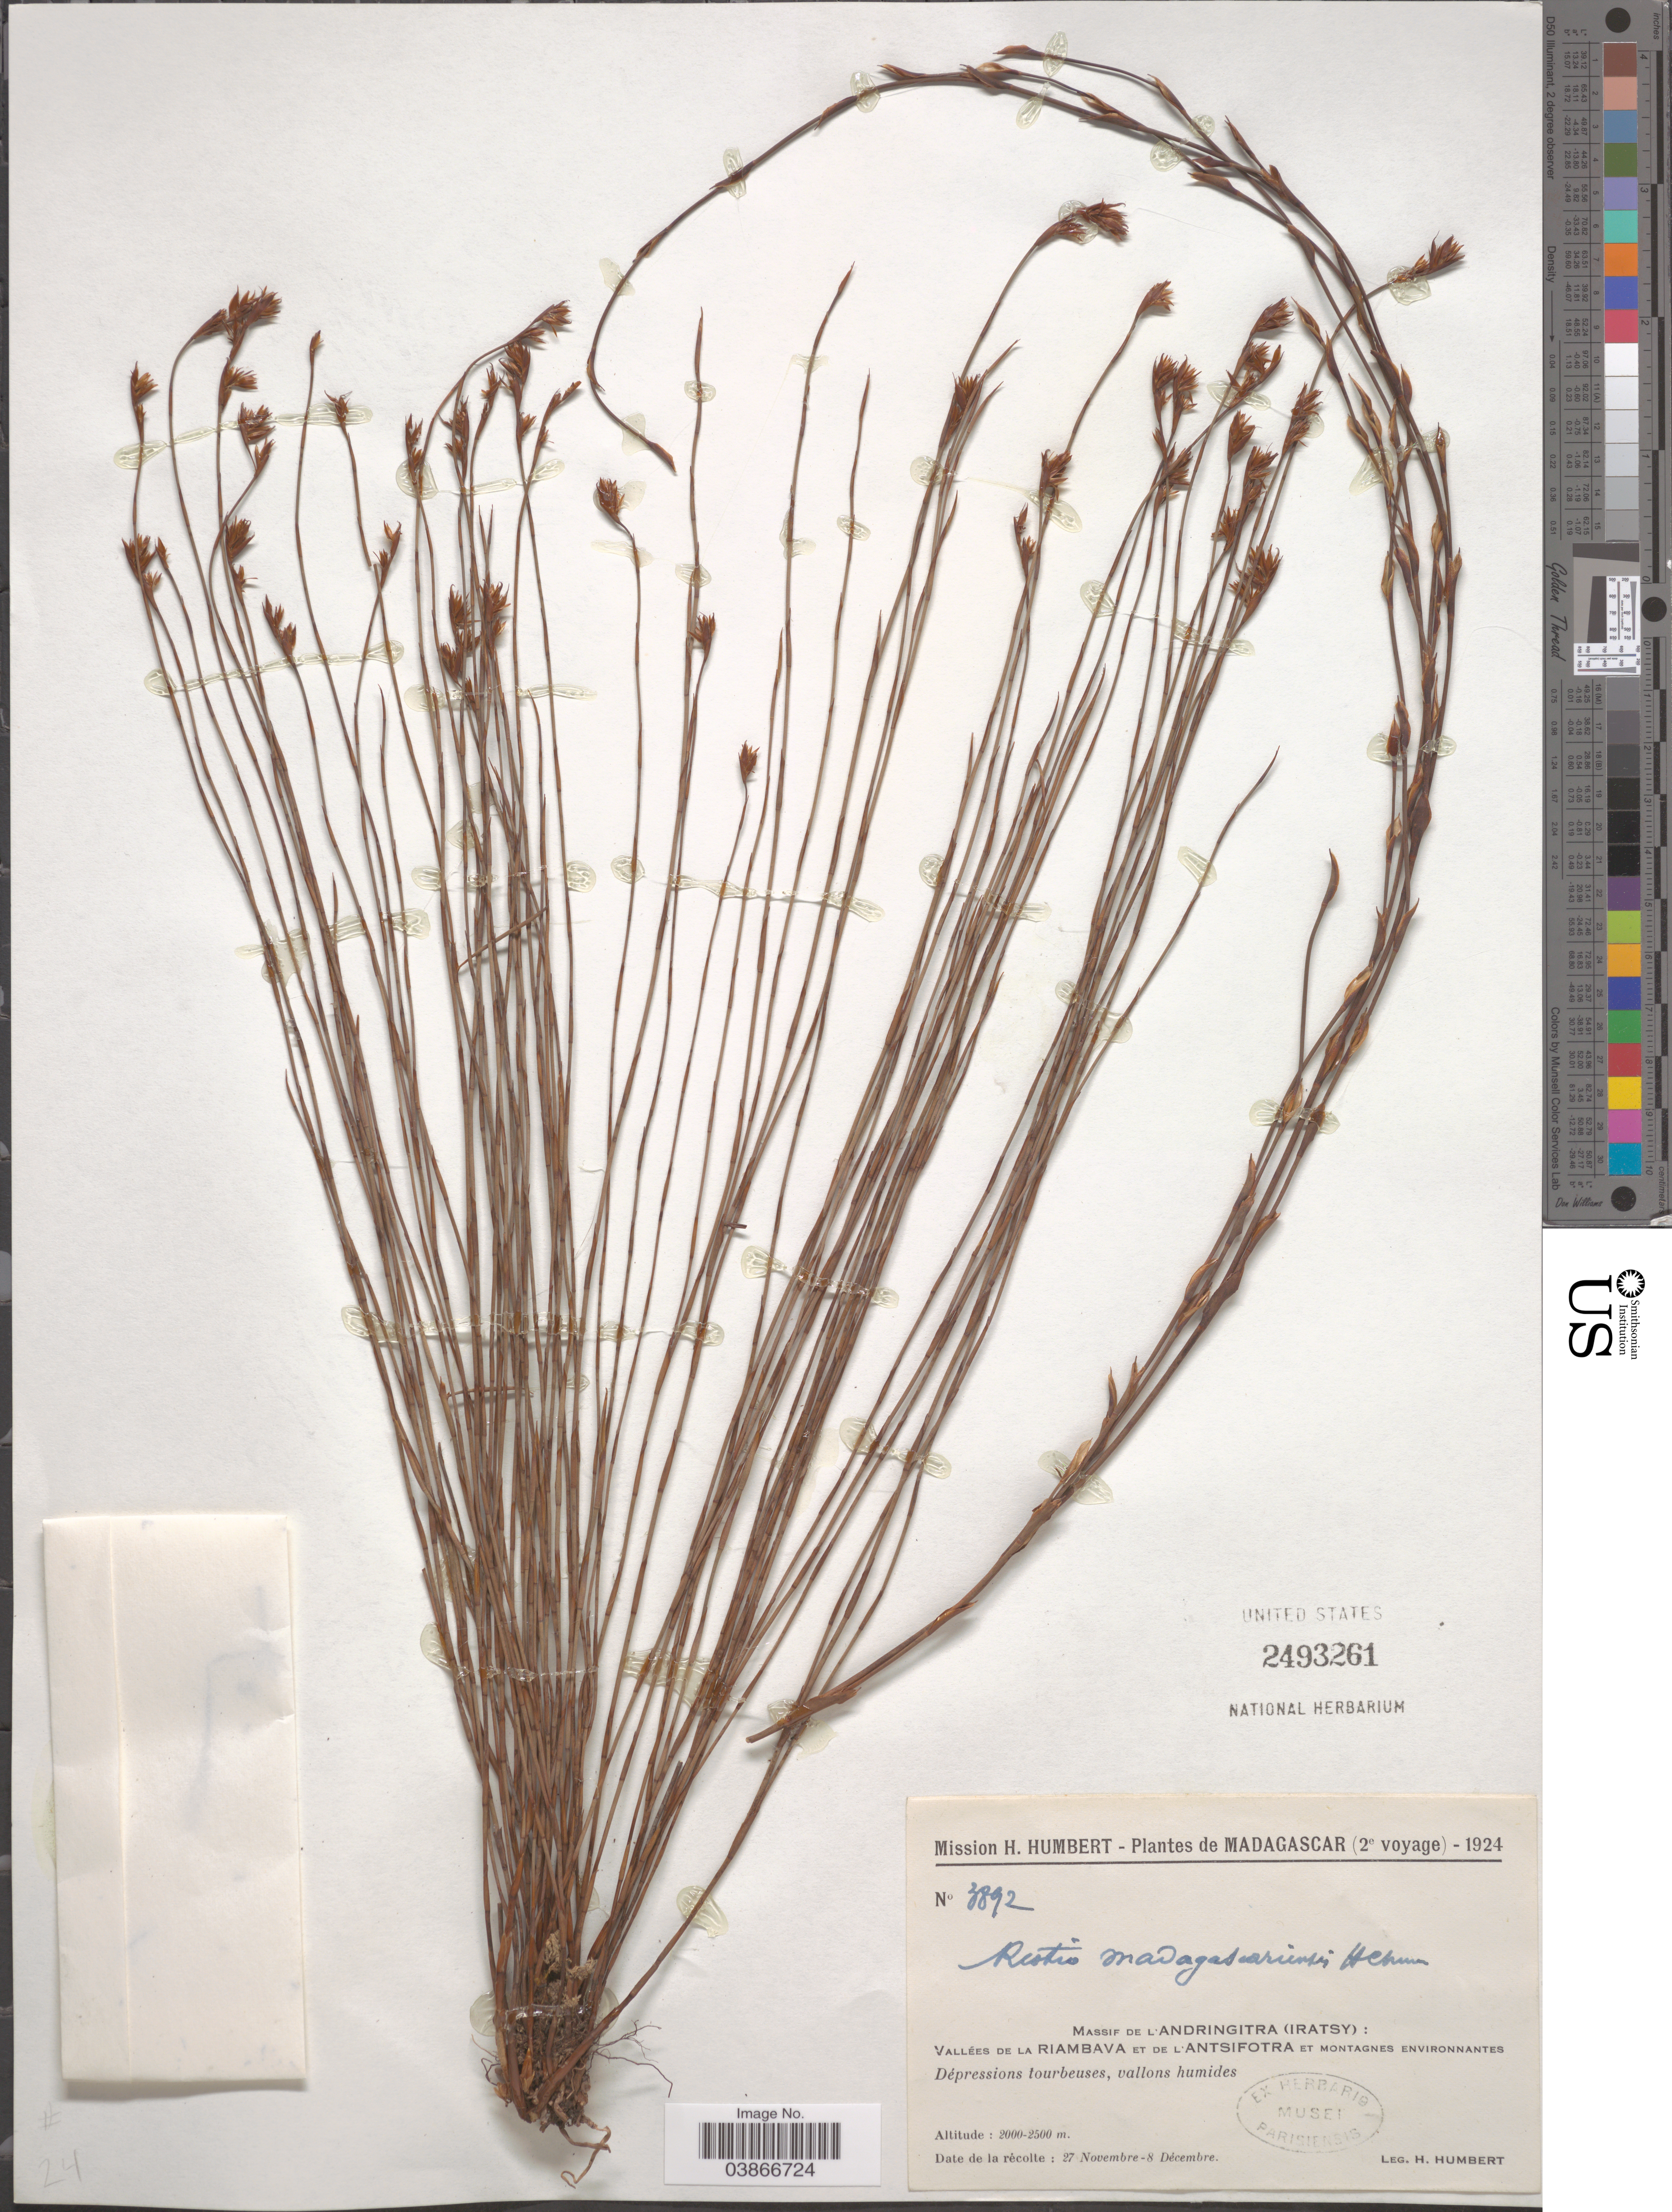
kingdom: Plantae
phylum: Tracheophyta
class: Liliopsida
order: Poales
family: Restionaceae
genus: Restio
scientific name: Restio madagascariensis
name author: Cherm.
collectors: H. Humbert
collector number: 3892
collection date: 1924-11-27/1924-12-08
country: Madagascar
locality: Massif de l'Andringitra (Iratsy): Vallées de La Riambava et de l'Antsifotra et montagnes environnantes.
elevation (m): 2000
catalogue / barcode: US 2493261